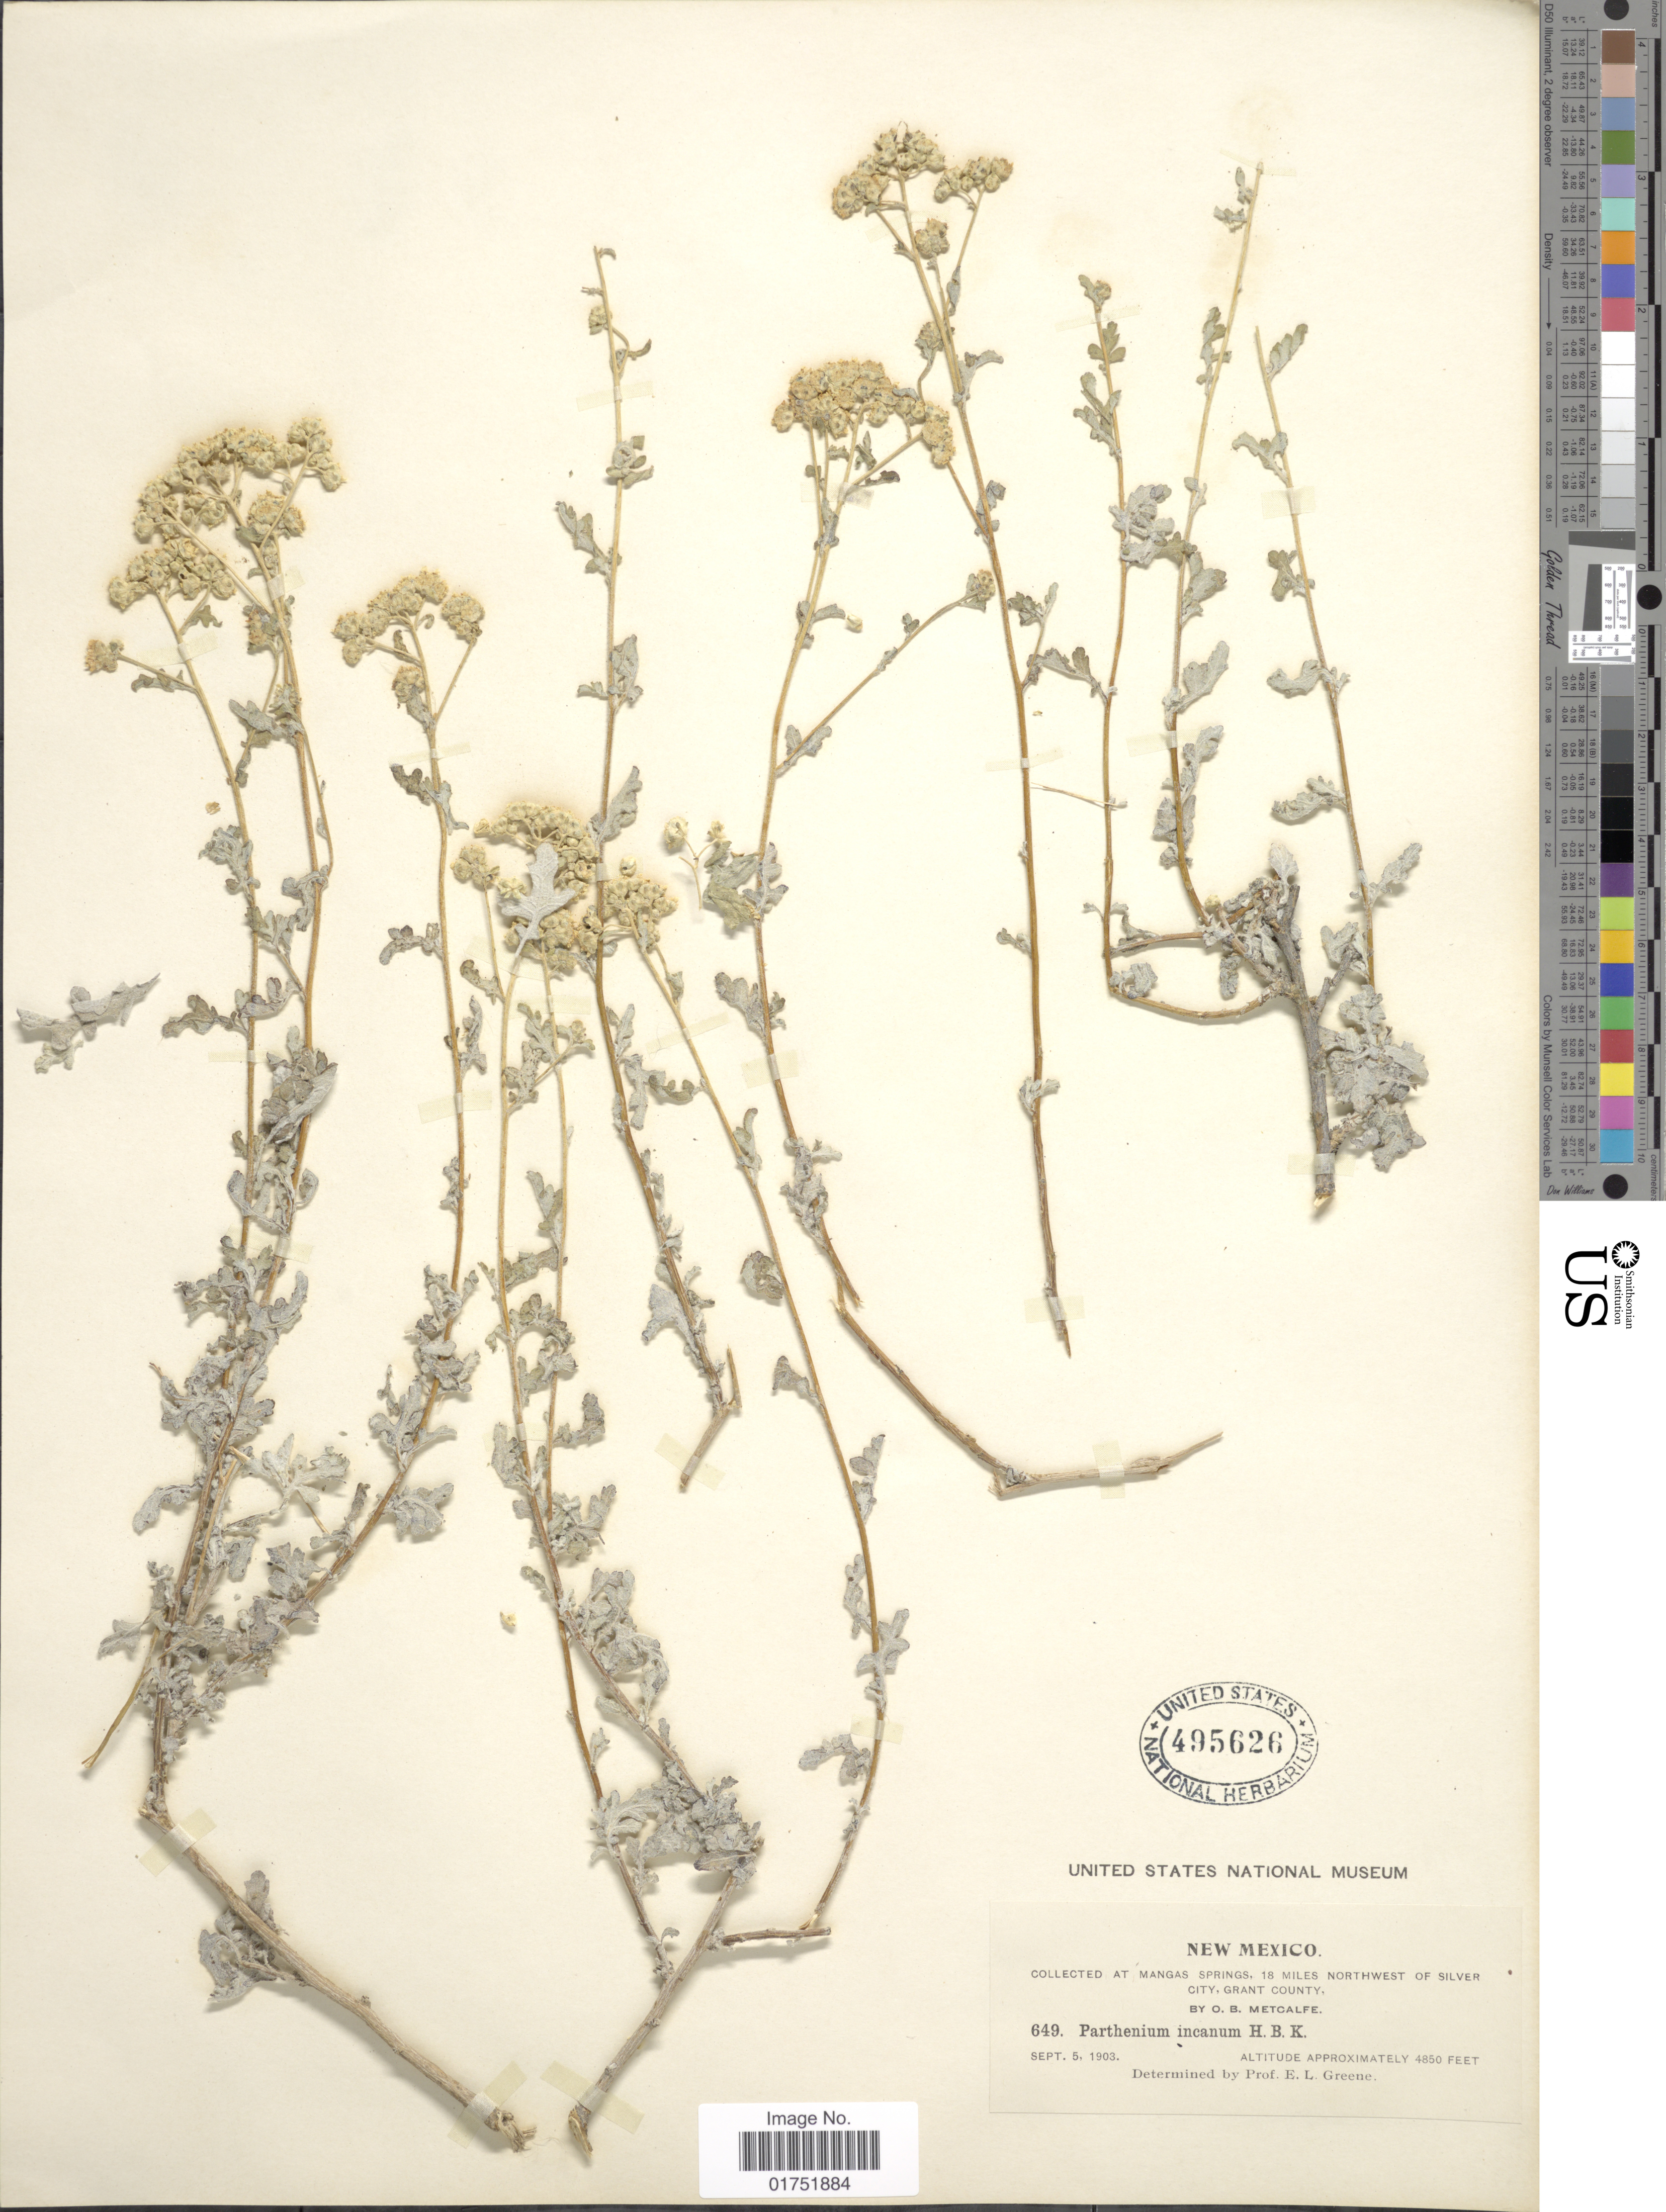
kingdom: Plantae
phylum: Tracheophyta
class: Magnoliopsida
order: Asterales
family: Asteraceae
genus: Parthenium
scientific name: Parthenium incanum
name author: Kunth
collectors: O. B. Metcalfe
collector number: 649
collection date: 1903-09-05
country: United States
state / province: New Mexico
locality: Mangas Springs, 18 miles northwest of Silver City, Grant County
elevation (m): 1478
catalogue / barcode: US 495626